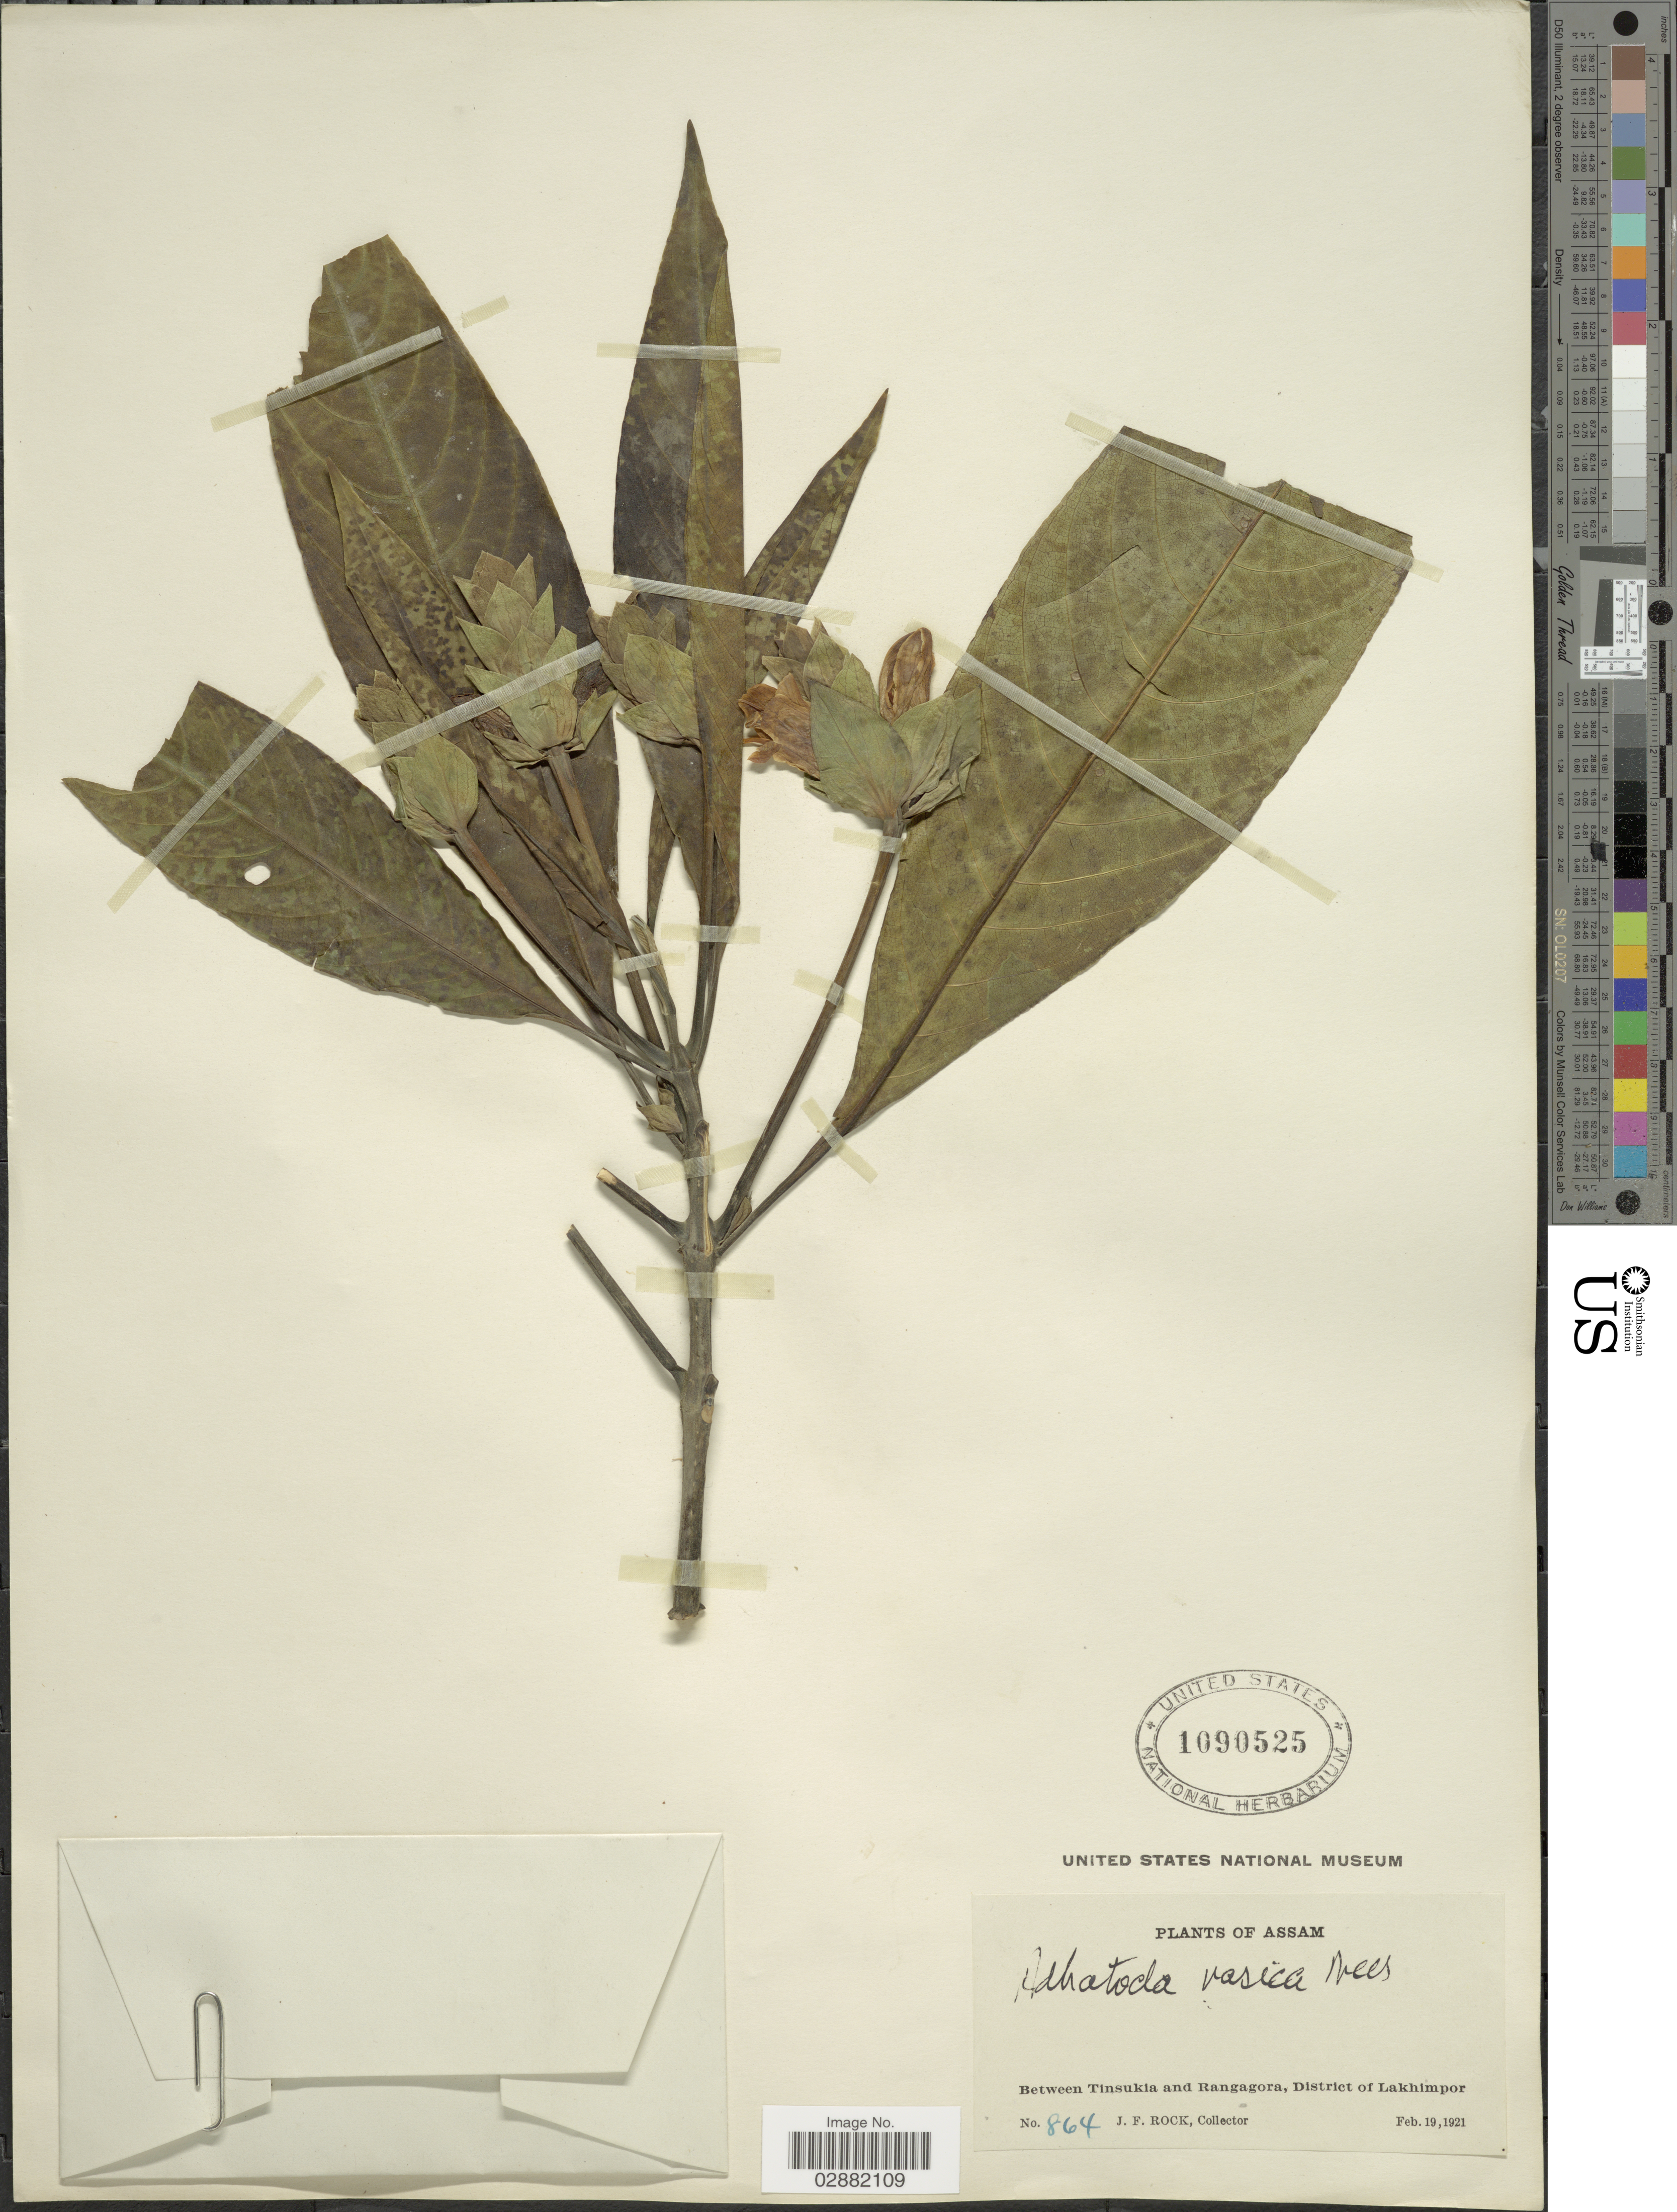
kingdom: Plantae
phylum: Tracheophyta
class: Magnoliopsida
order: Lamiales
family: Acanthaceae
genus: Justicia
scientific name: Justicia adhatoda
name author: L.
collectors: J. Rock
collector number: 864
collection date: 1921-02-19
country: India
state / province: Assam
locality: Between Tinsukia and Rangagora, District of Lakhimpor.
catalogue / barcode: US 1090525